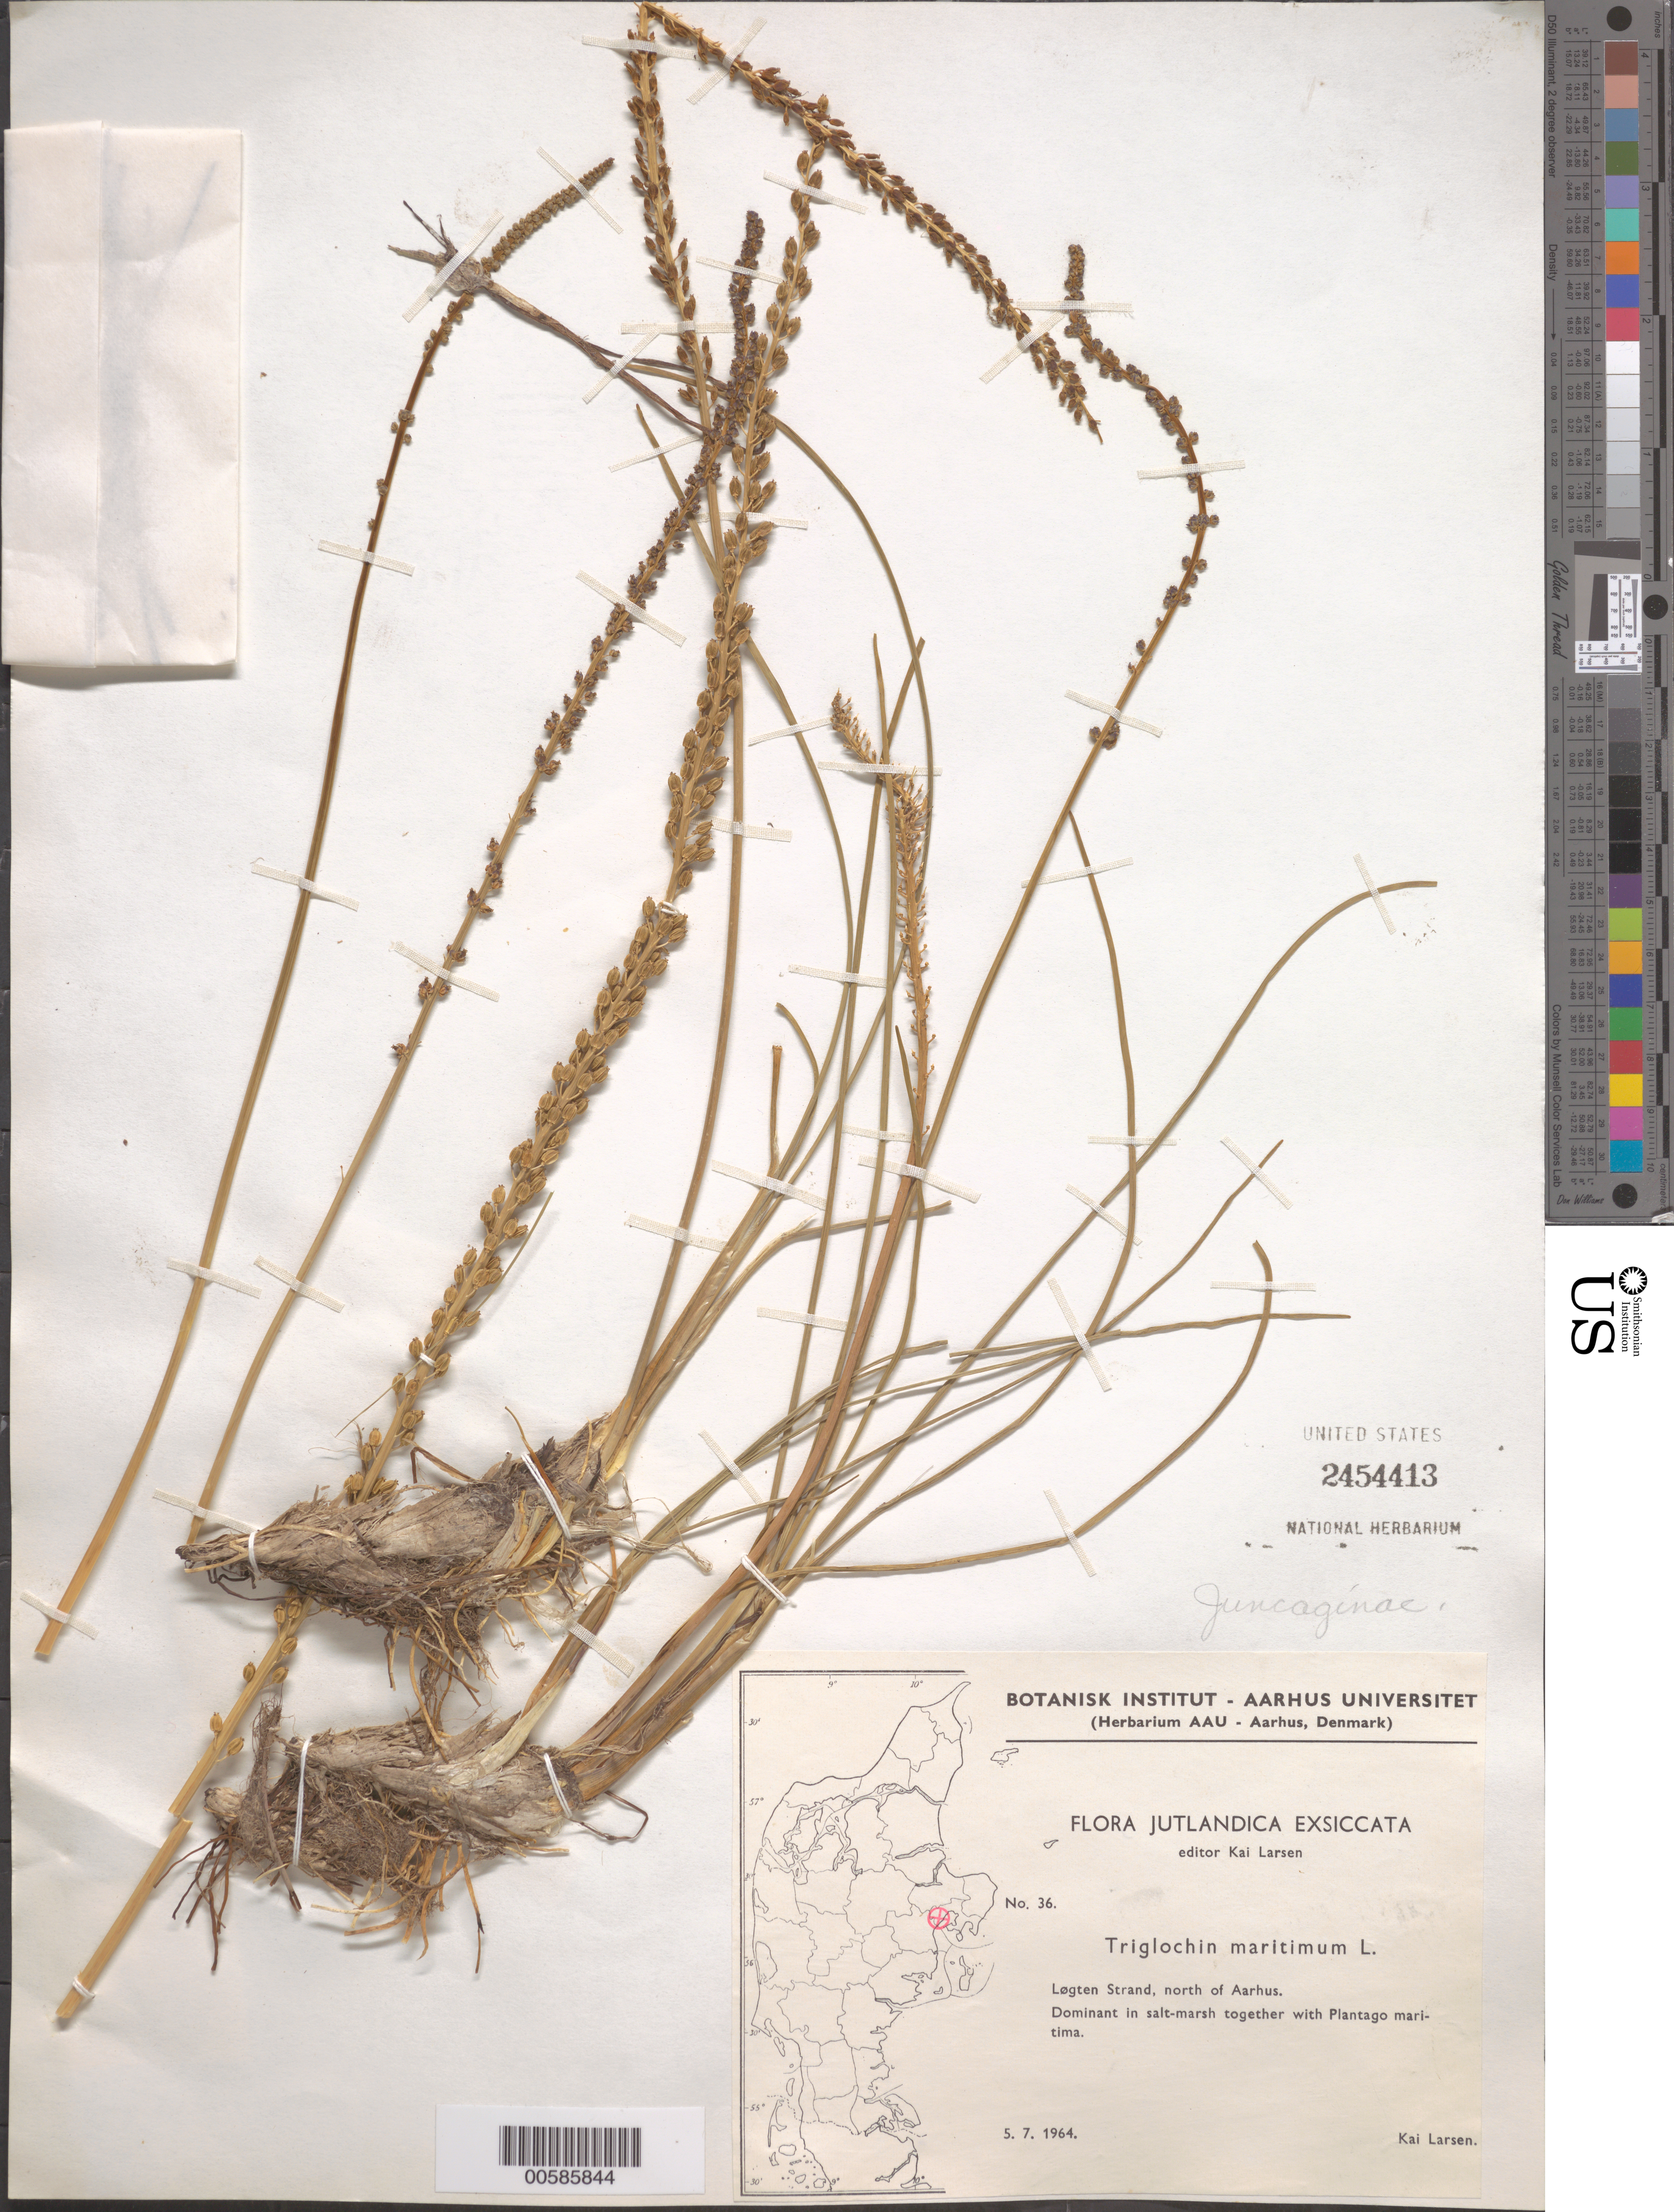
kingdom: Plantae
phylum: Tracheophyta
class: Liliopsida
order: Alismatales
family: Juncaginaceae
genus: Triglochin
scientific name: Triglochin maritima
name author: L.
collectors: K. Larsen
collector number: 36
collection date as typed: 05 Jul 1964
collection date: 1964-07-05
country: Denmark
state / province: Midtjylland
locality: Logten Strand, N of Aarhus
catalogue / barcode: US 2454413